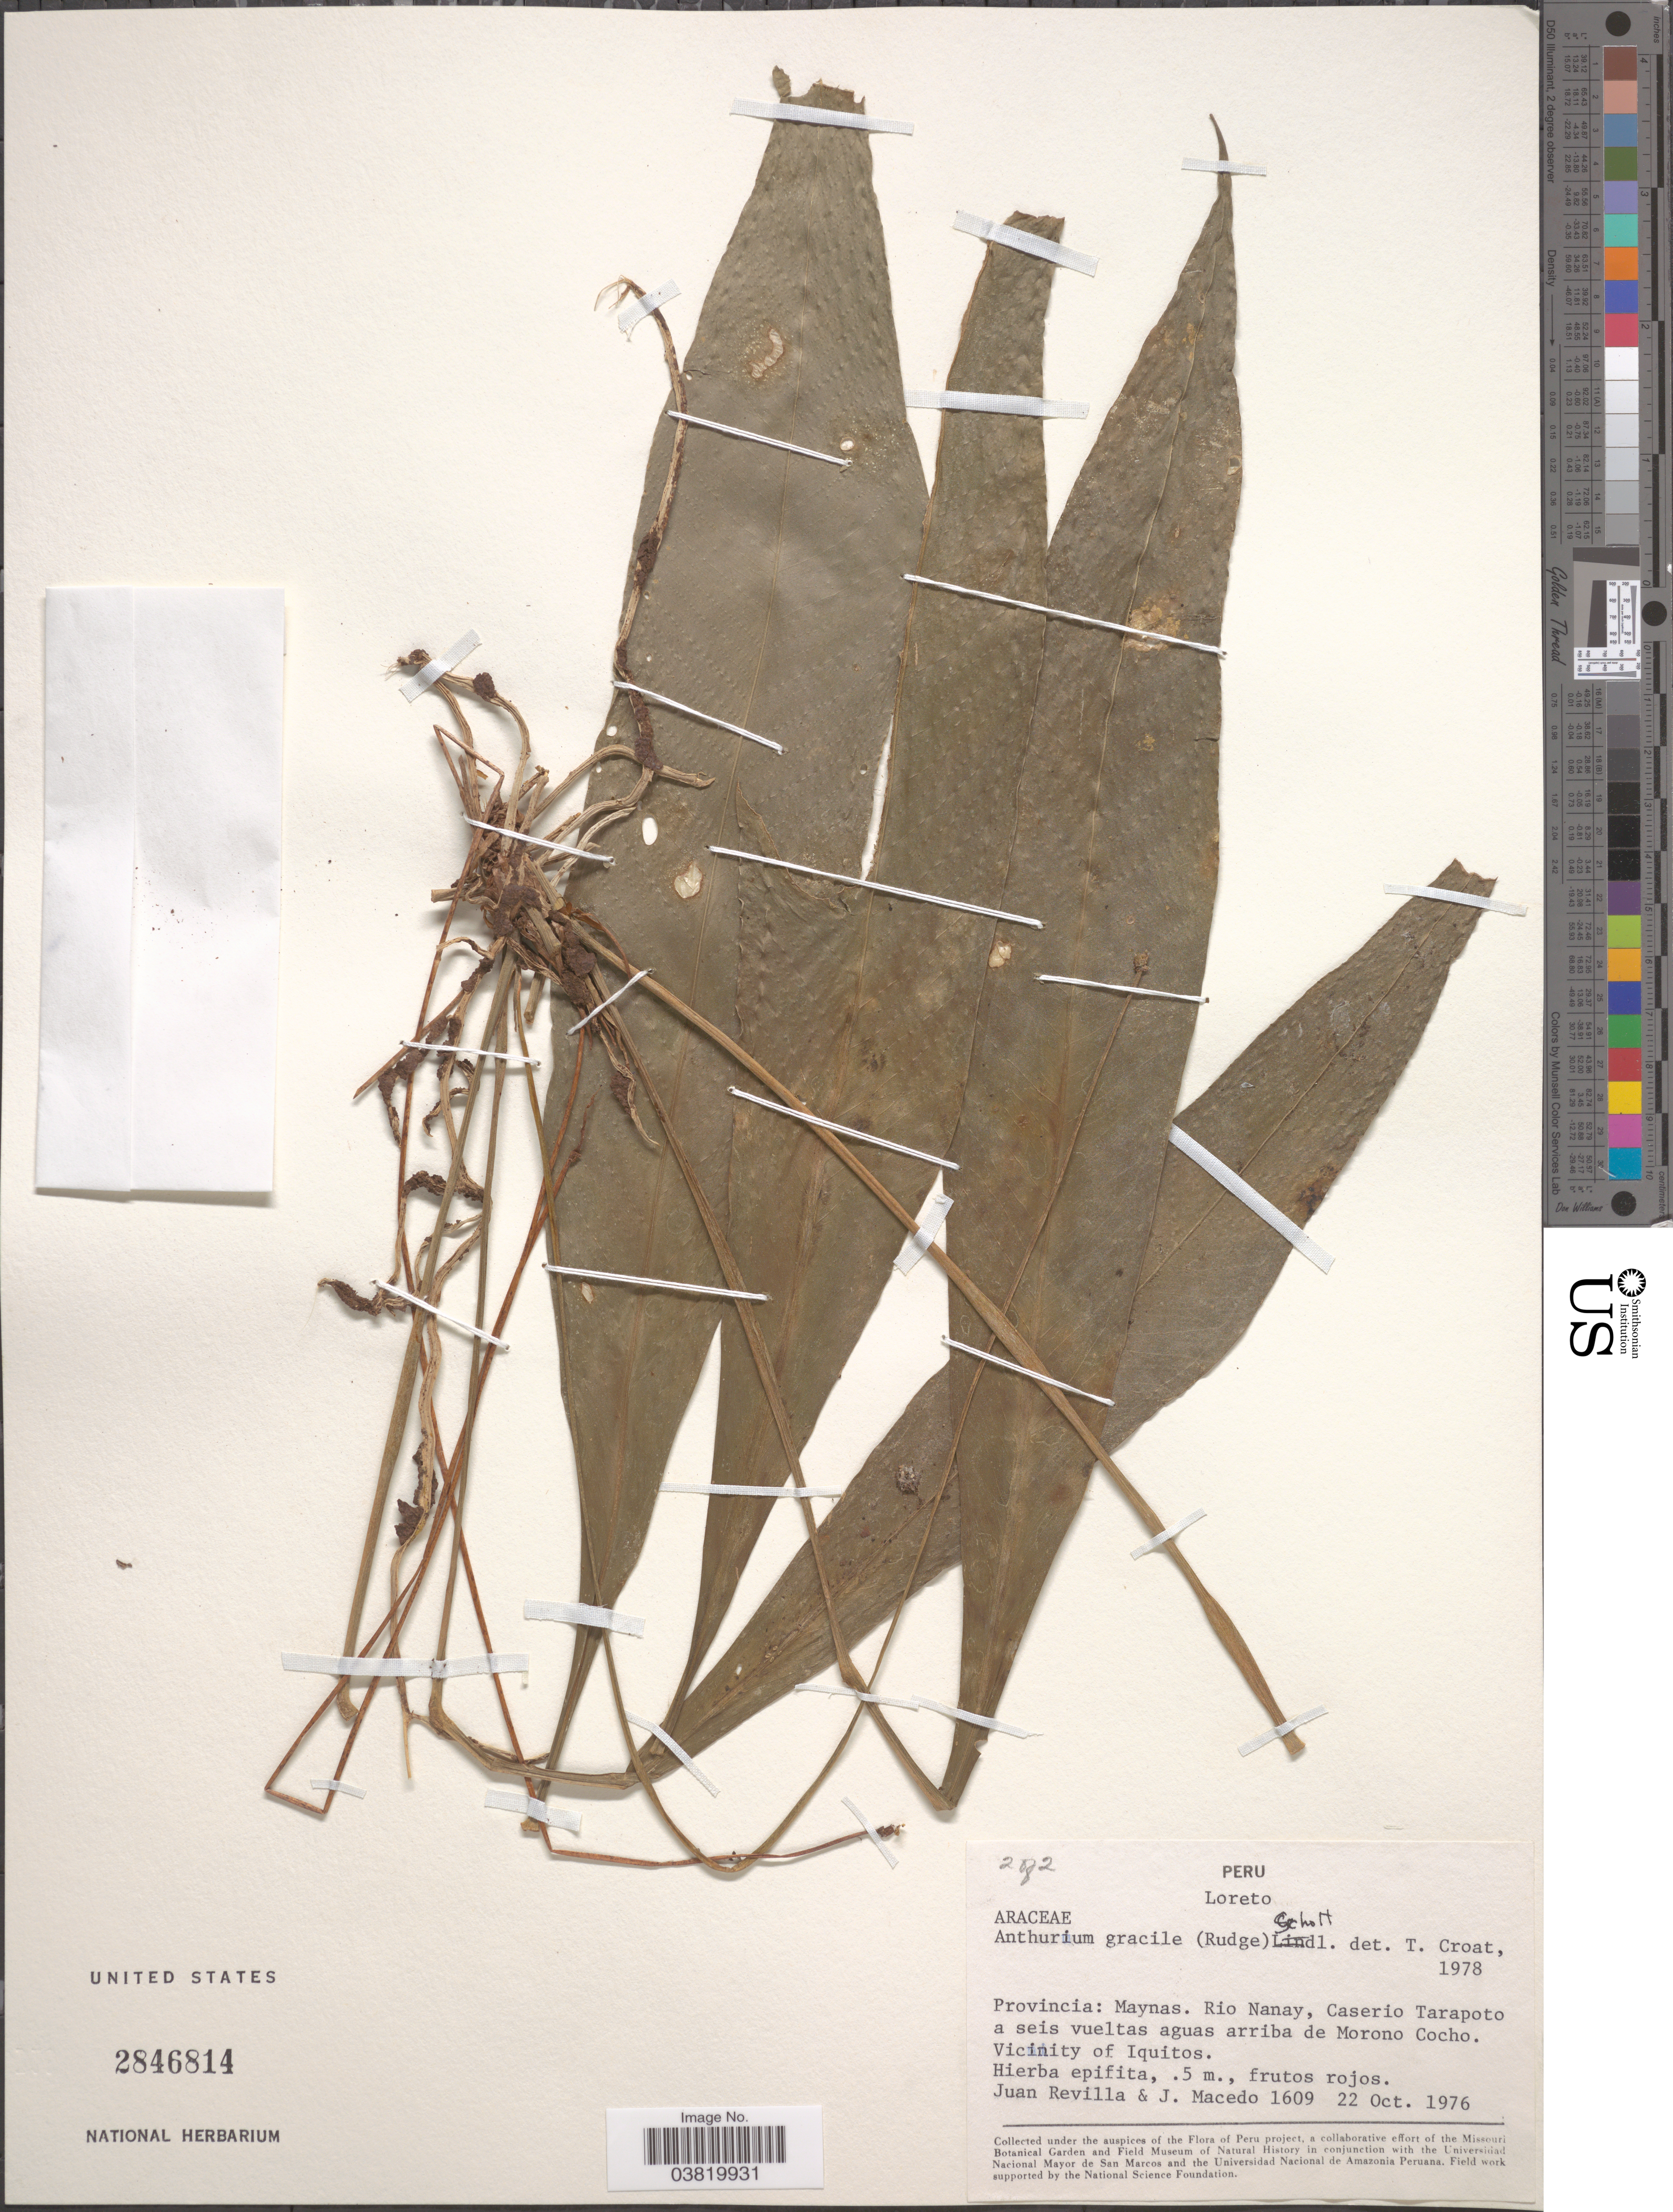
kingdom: Plantae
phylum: Tracheophyta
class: Liliopsida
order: Alismatales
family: Araceae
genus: Anthurium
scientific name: Anthurium gracile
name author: (Rudge) Schott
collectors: J. Revilla & J. Macedo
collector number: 1609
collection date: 1976-10-22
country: Peru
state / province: Loreto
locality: Provincia: Maynas. Río Nanay, Caserio Tarapoto a seis vueltas aguas arriba de Morona Cocho. Vicinity of Iquitos.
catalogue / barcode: US 2846814